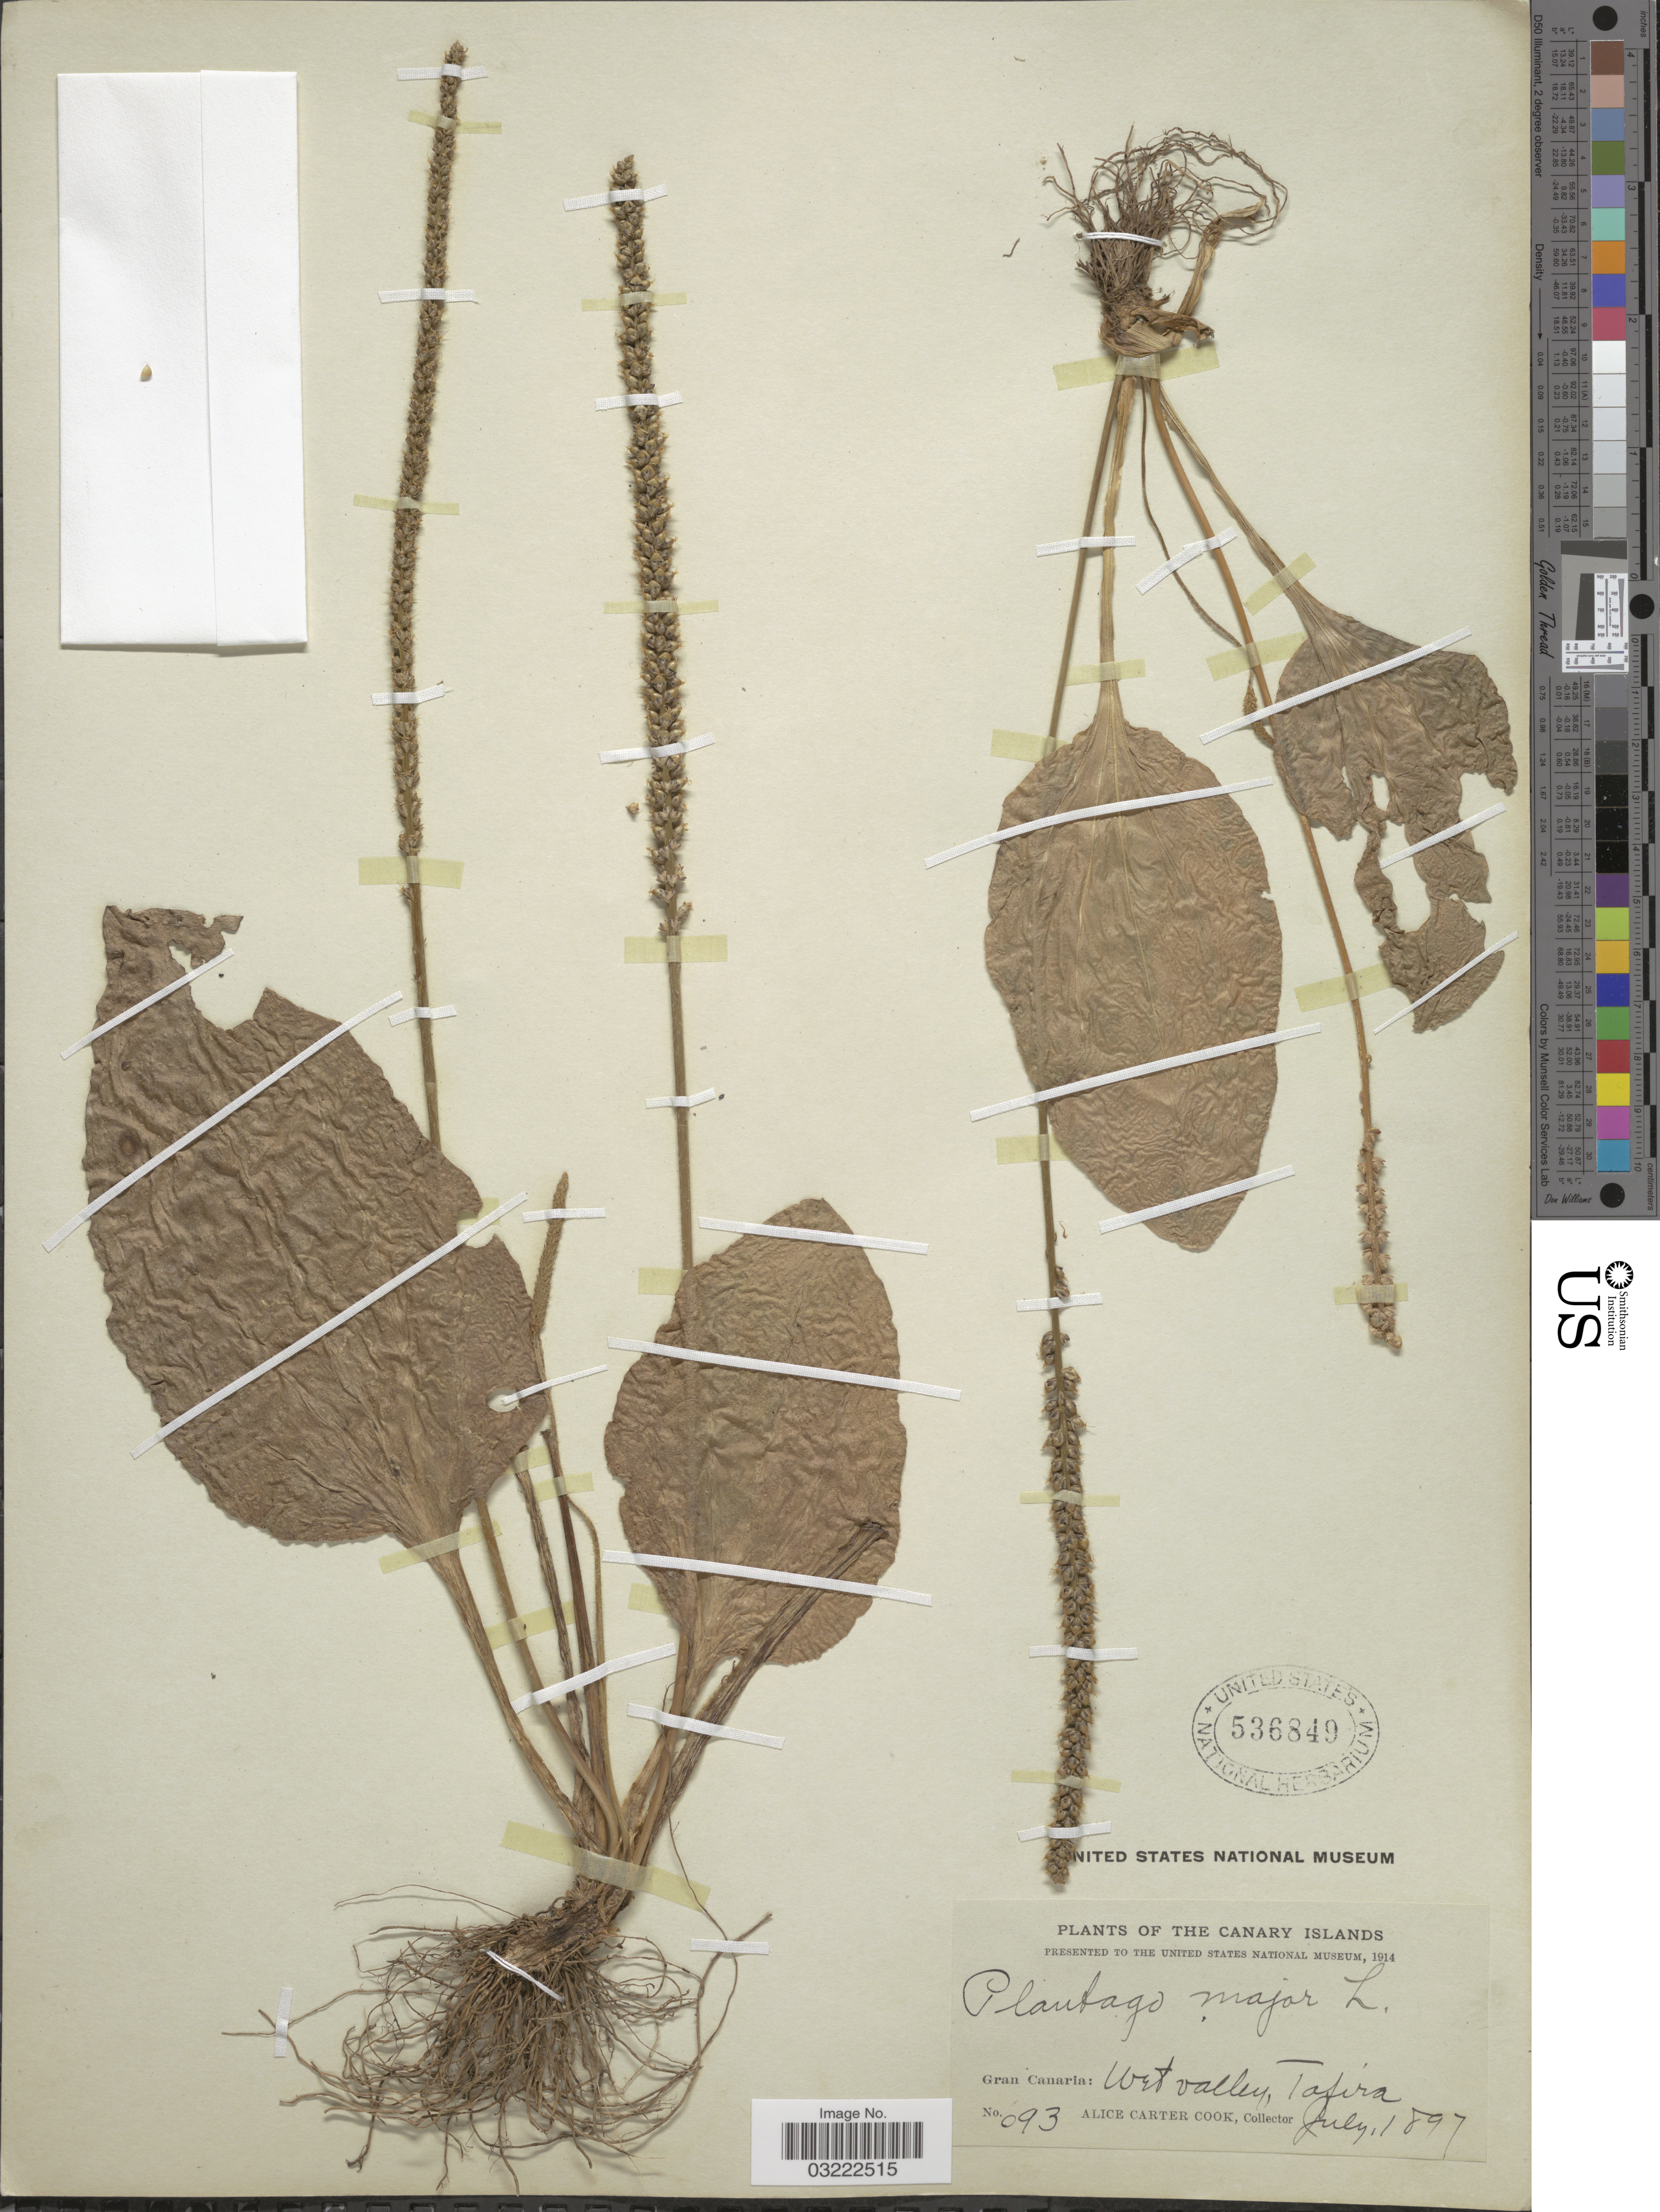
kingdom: Plantae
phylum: Tracheophyta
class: Magnoliopsida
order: Lamiales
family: Plantaginaceae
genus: Plantago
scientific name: Plantago major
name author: L.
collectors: Alice C. Cook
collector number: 093*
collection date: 1897-07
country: Spain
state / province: Canarias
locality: The Canary Islands, Gran Canaria: Wet valley, Tafira.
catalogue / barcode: US 536849